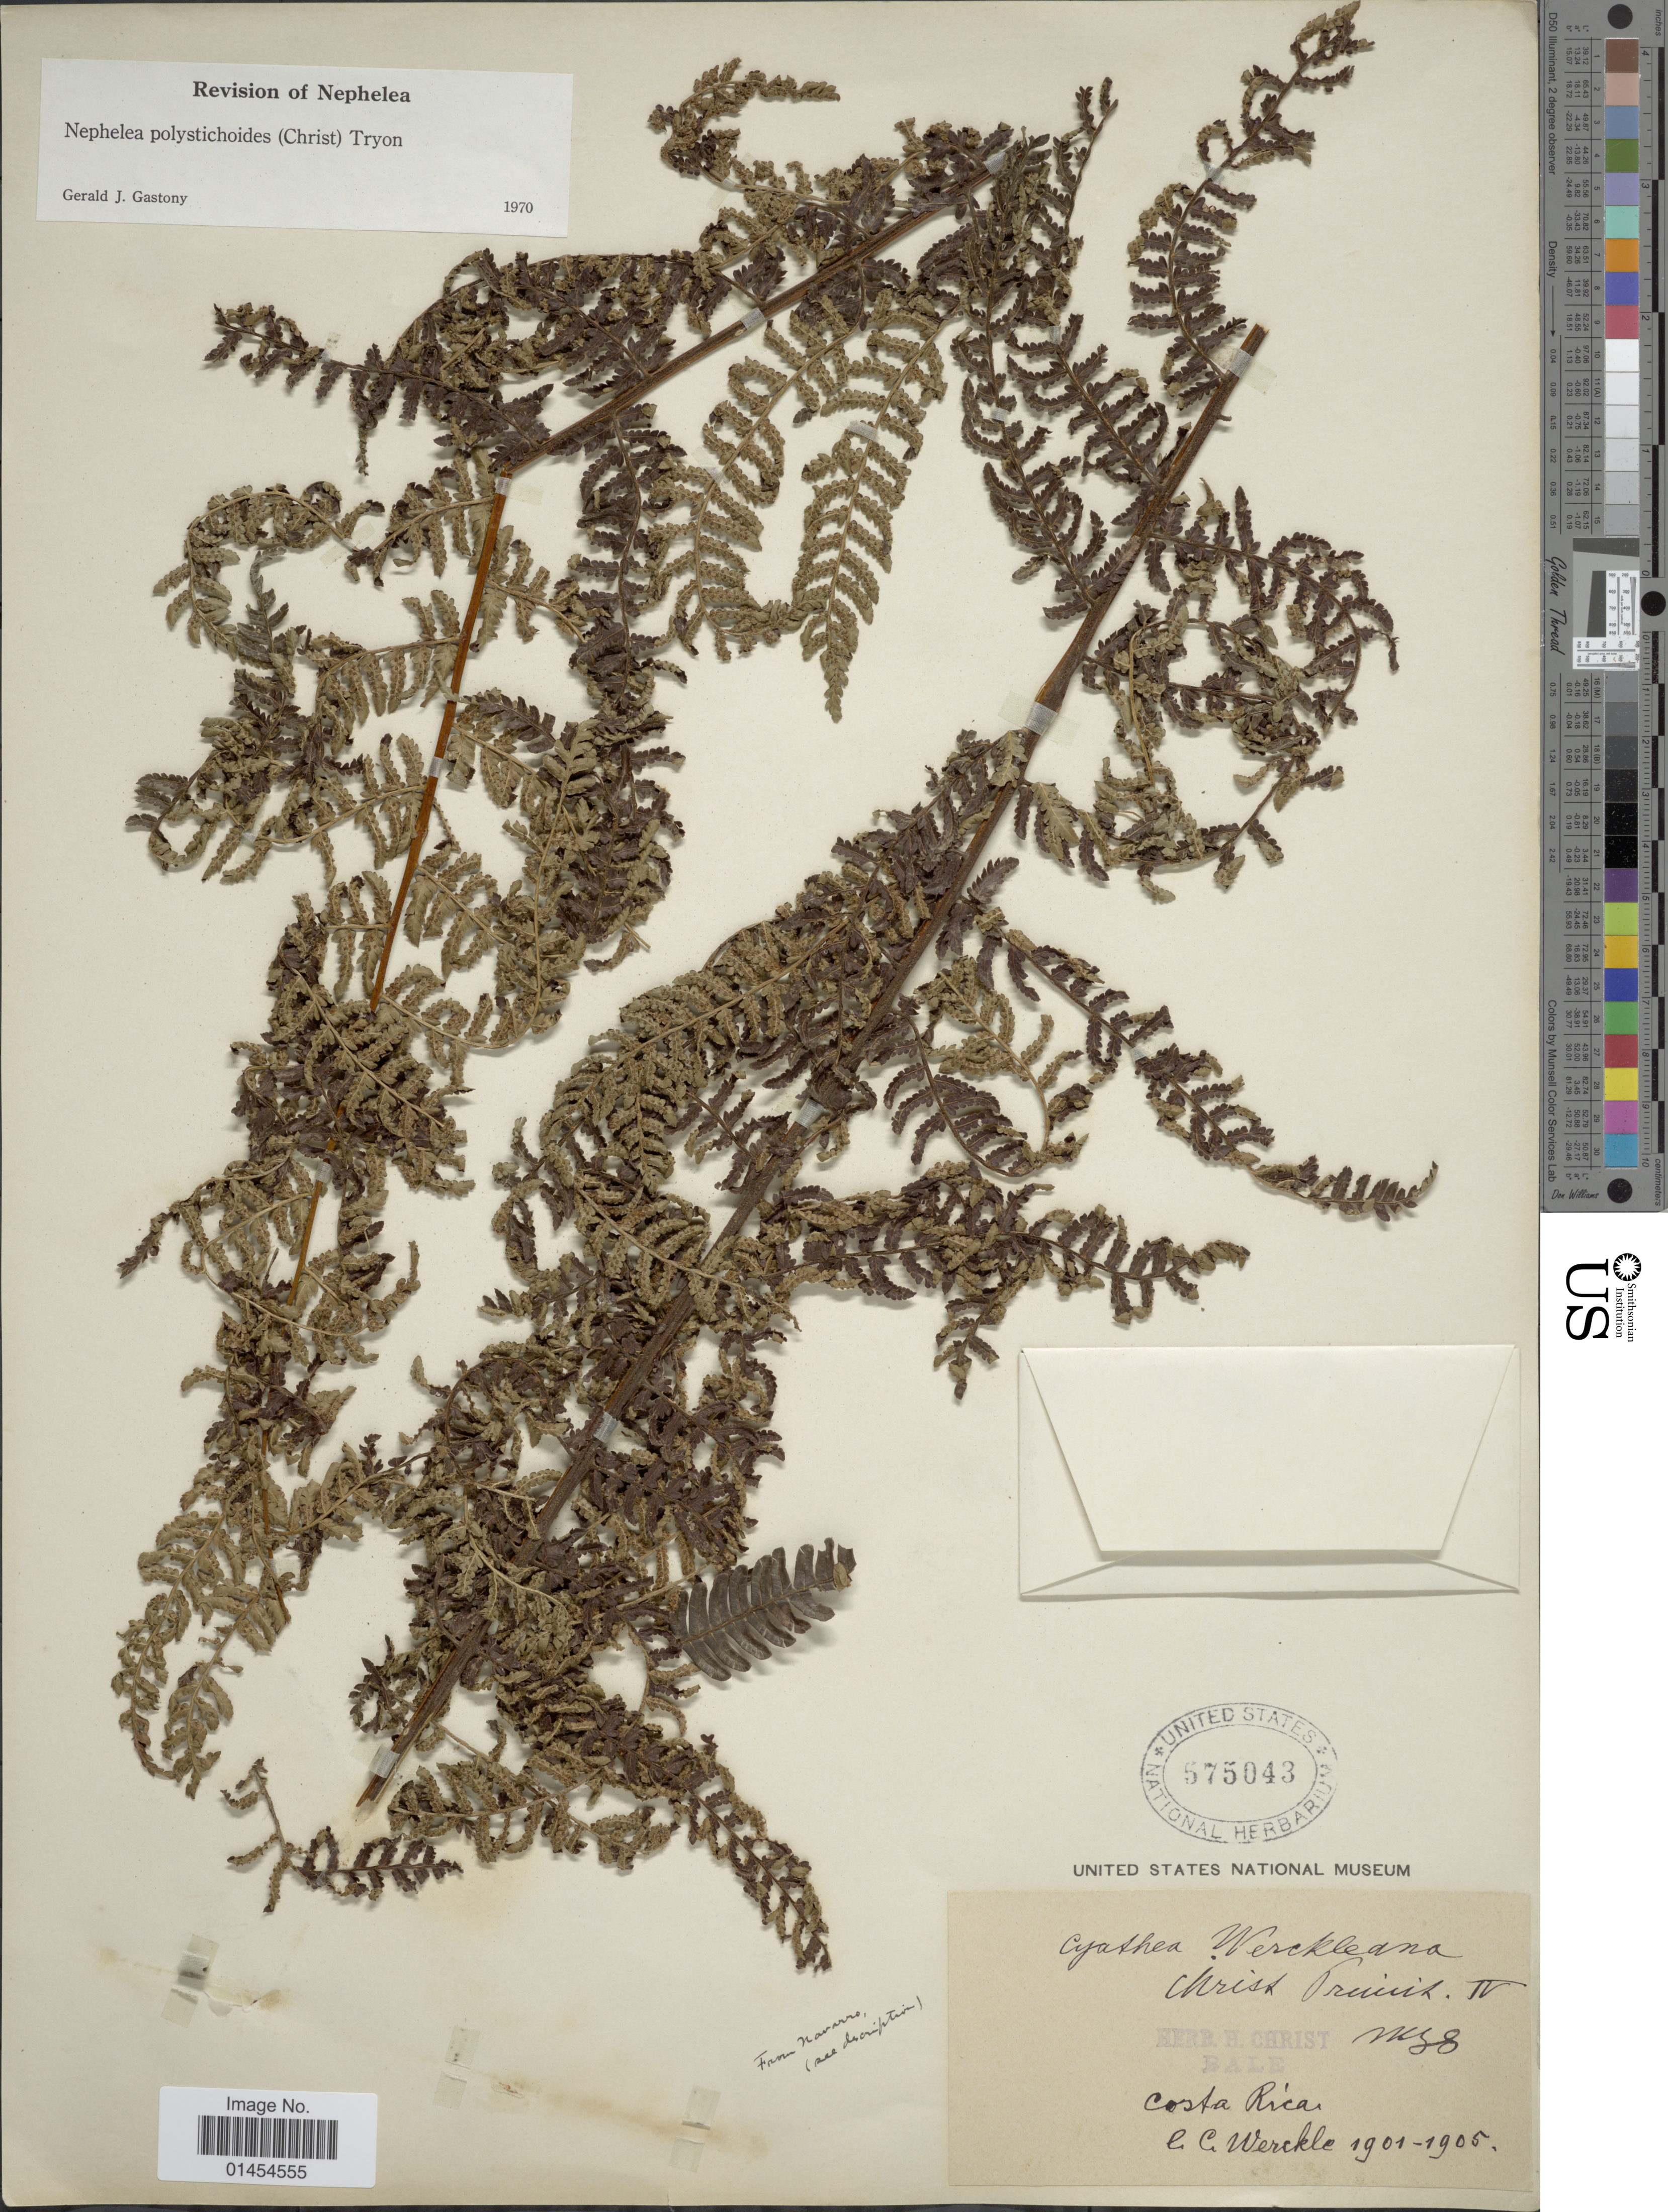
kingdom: Plantae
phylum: Tracheophyta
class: Polypodiopsida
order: Cyatheales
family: Cyatheaceae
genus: Alsophila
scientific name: Alsophila polystichoides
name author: Christ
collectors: C. C Wercklé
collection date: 1901/1905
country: Costa Rica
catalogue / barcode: US 575043